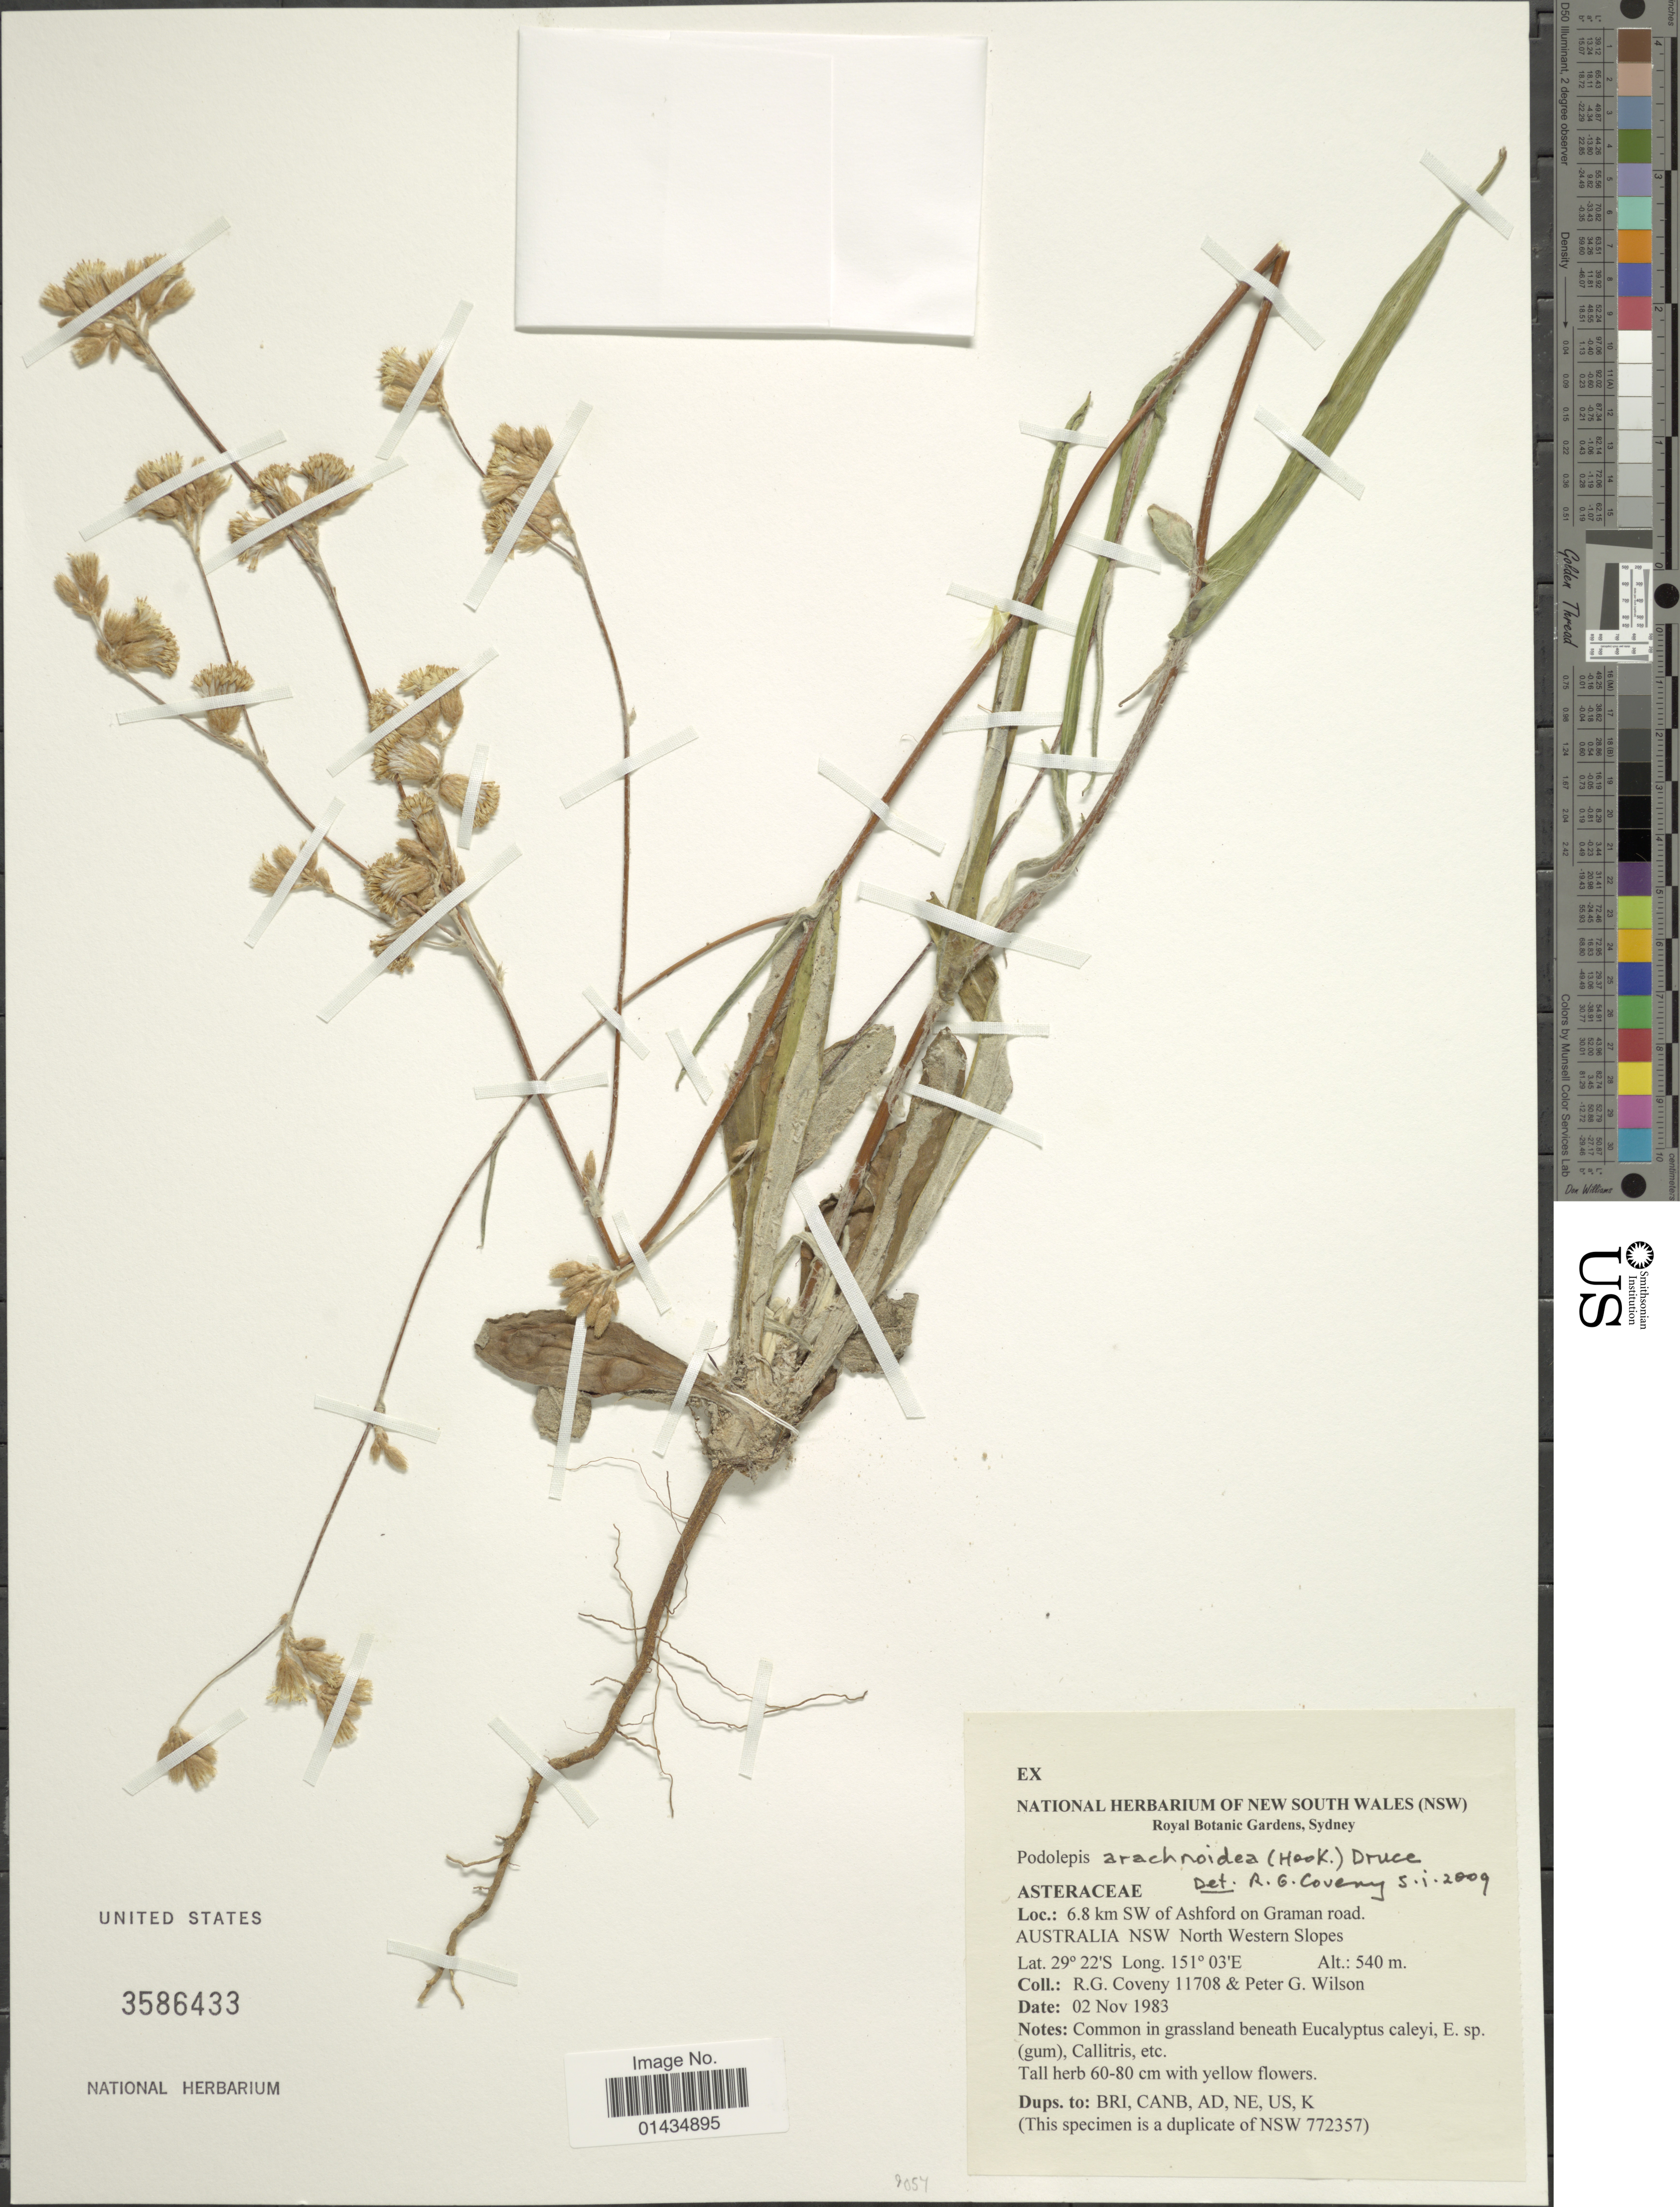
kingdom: Plantae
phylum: Tracheophyta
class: Magnoliopsida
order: Asterales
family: Asteraceae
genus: Podolepis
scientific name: Podolepis arachnoidea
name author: (Hook.) Druce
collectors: R. Coveny & Peter G. Wilson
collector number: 11708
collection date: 1983-11-02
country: Australia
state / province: New South Wales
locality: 6.8 km SW of Ashford on Graman road, Australia NSW North Western Slopes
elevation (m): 540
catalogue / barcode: US 3586433